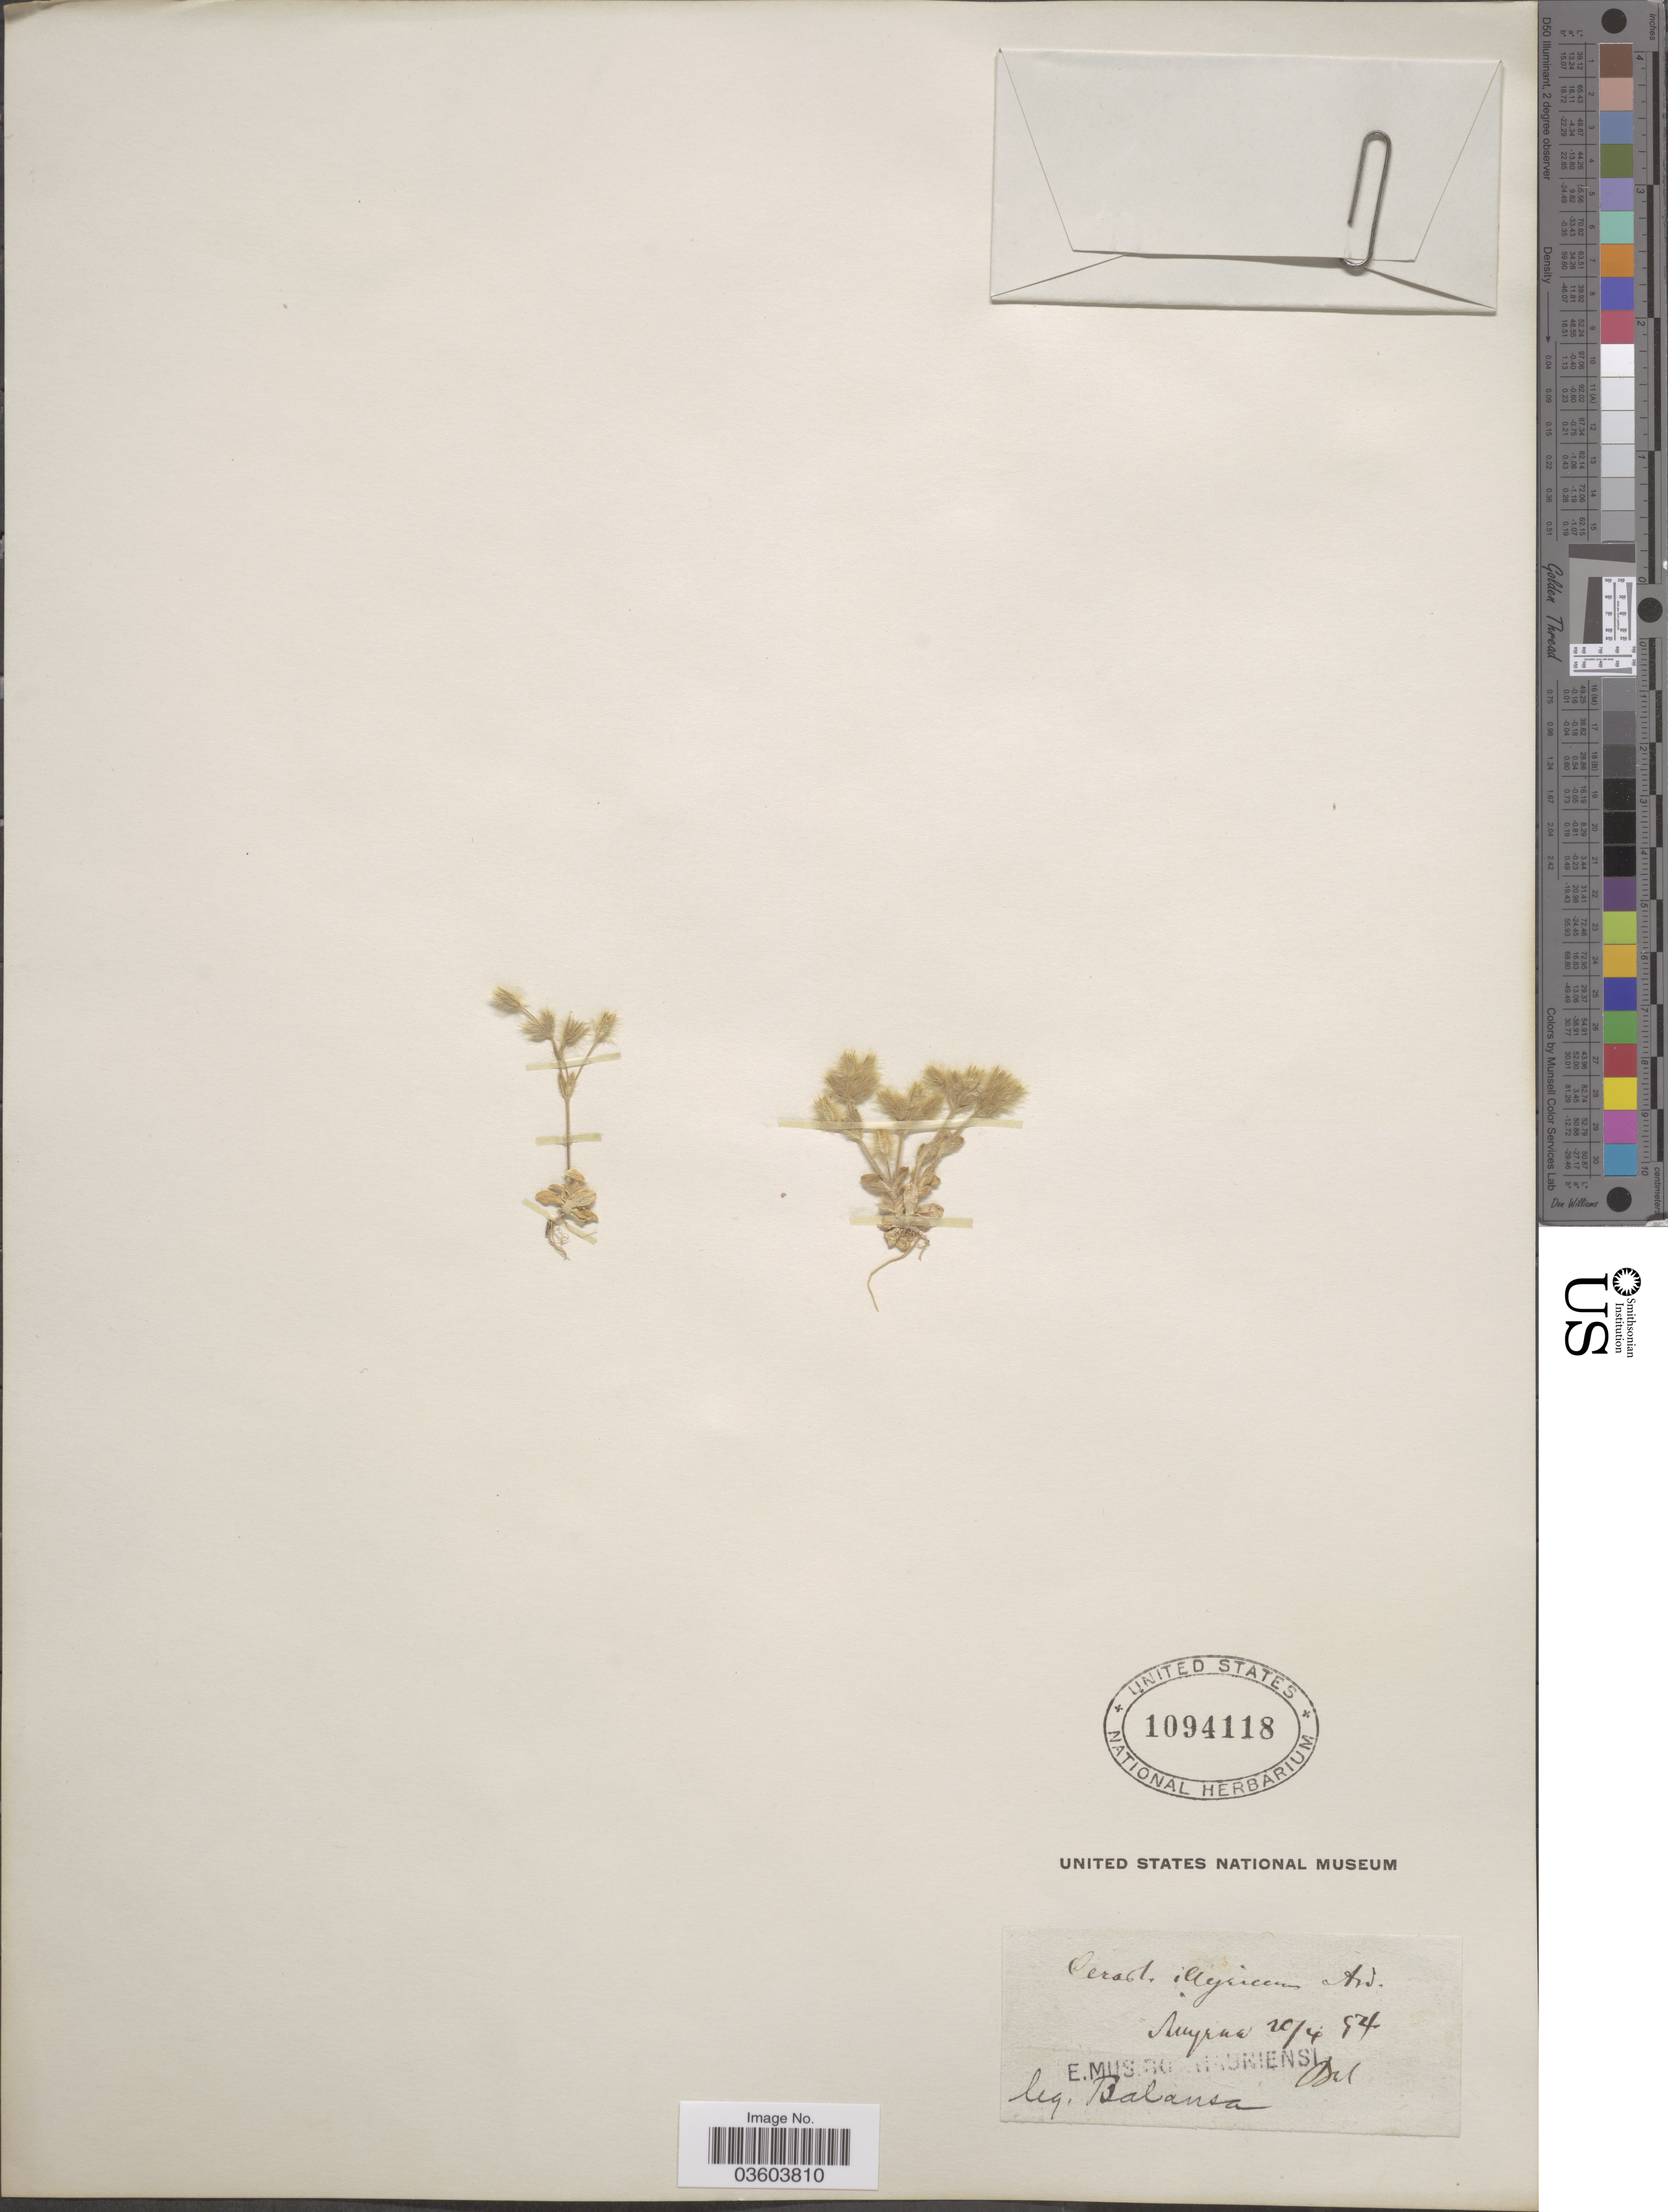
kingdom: Plantae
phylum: Tracheophyta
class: Magnoliopsida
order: Caryophyllales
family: Caryophyllaceae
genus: Cerastium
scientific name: Cerastium illyricum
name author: Ard.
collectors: -. Balansa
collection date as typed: Transcribed d/m/y: 20/4/94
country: Turkey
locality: Smyrna.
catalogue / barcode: US 1094118